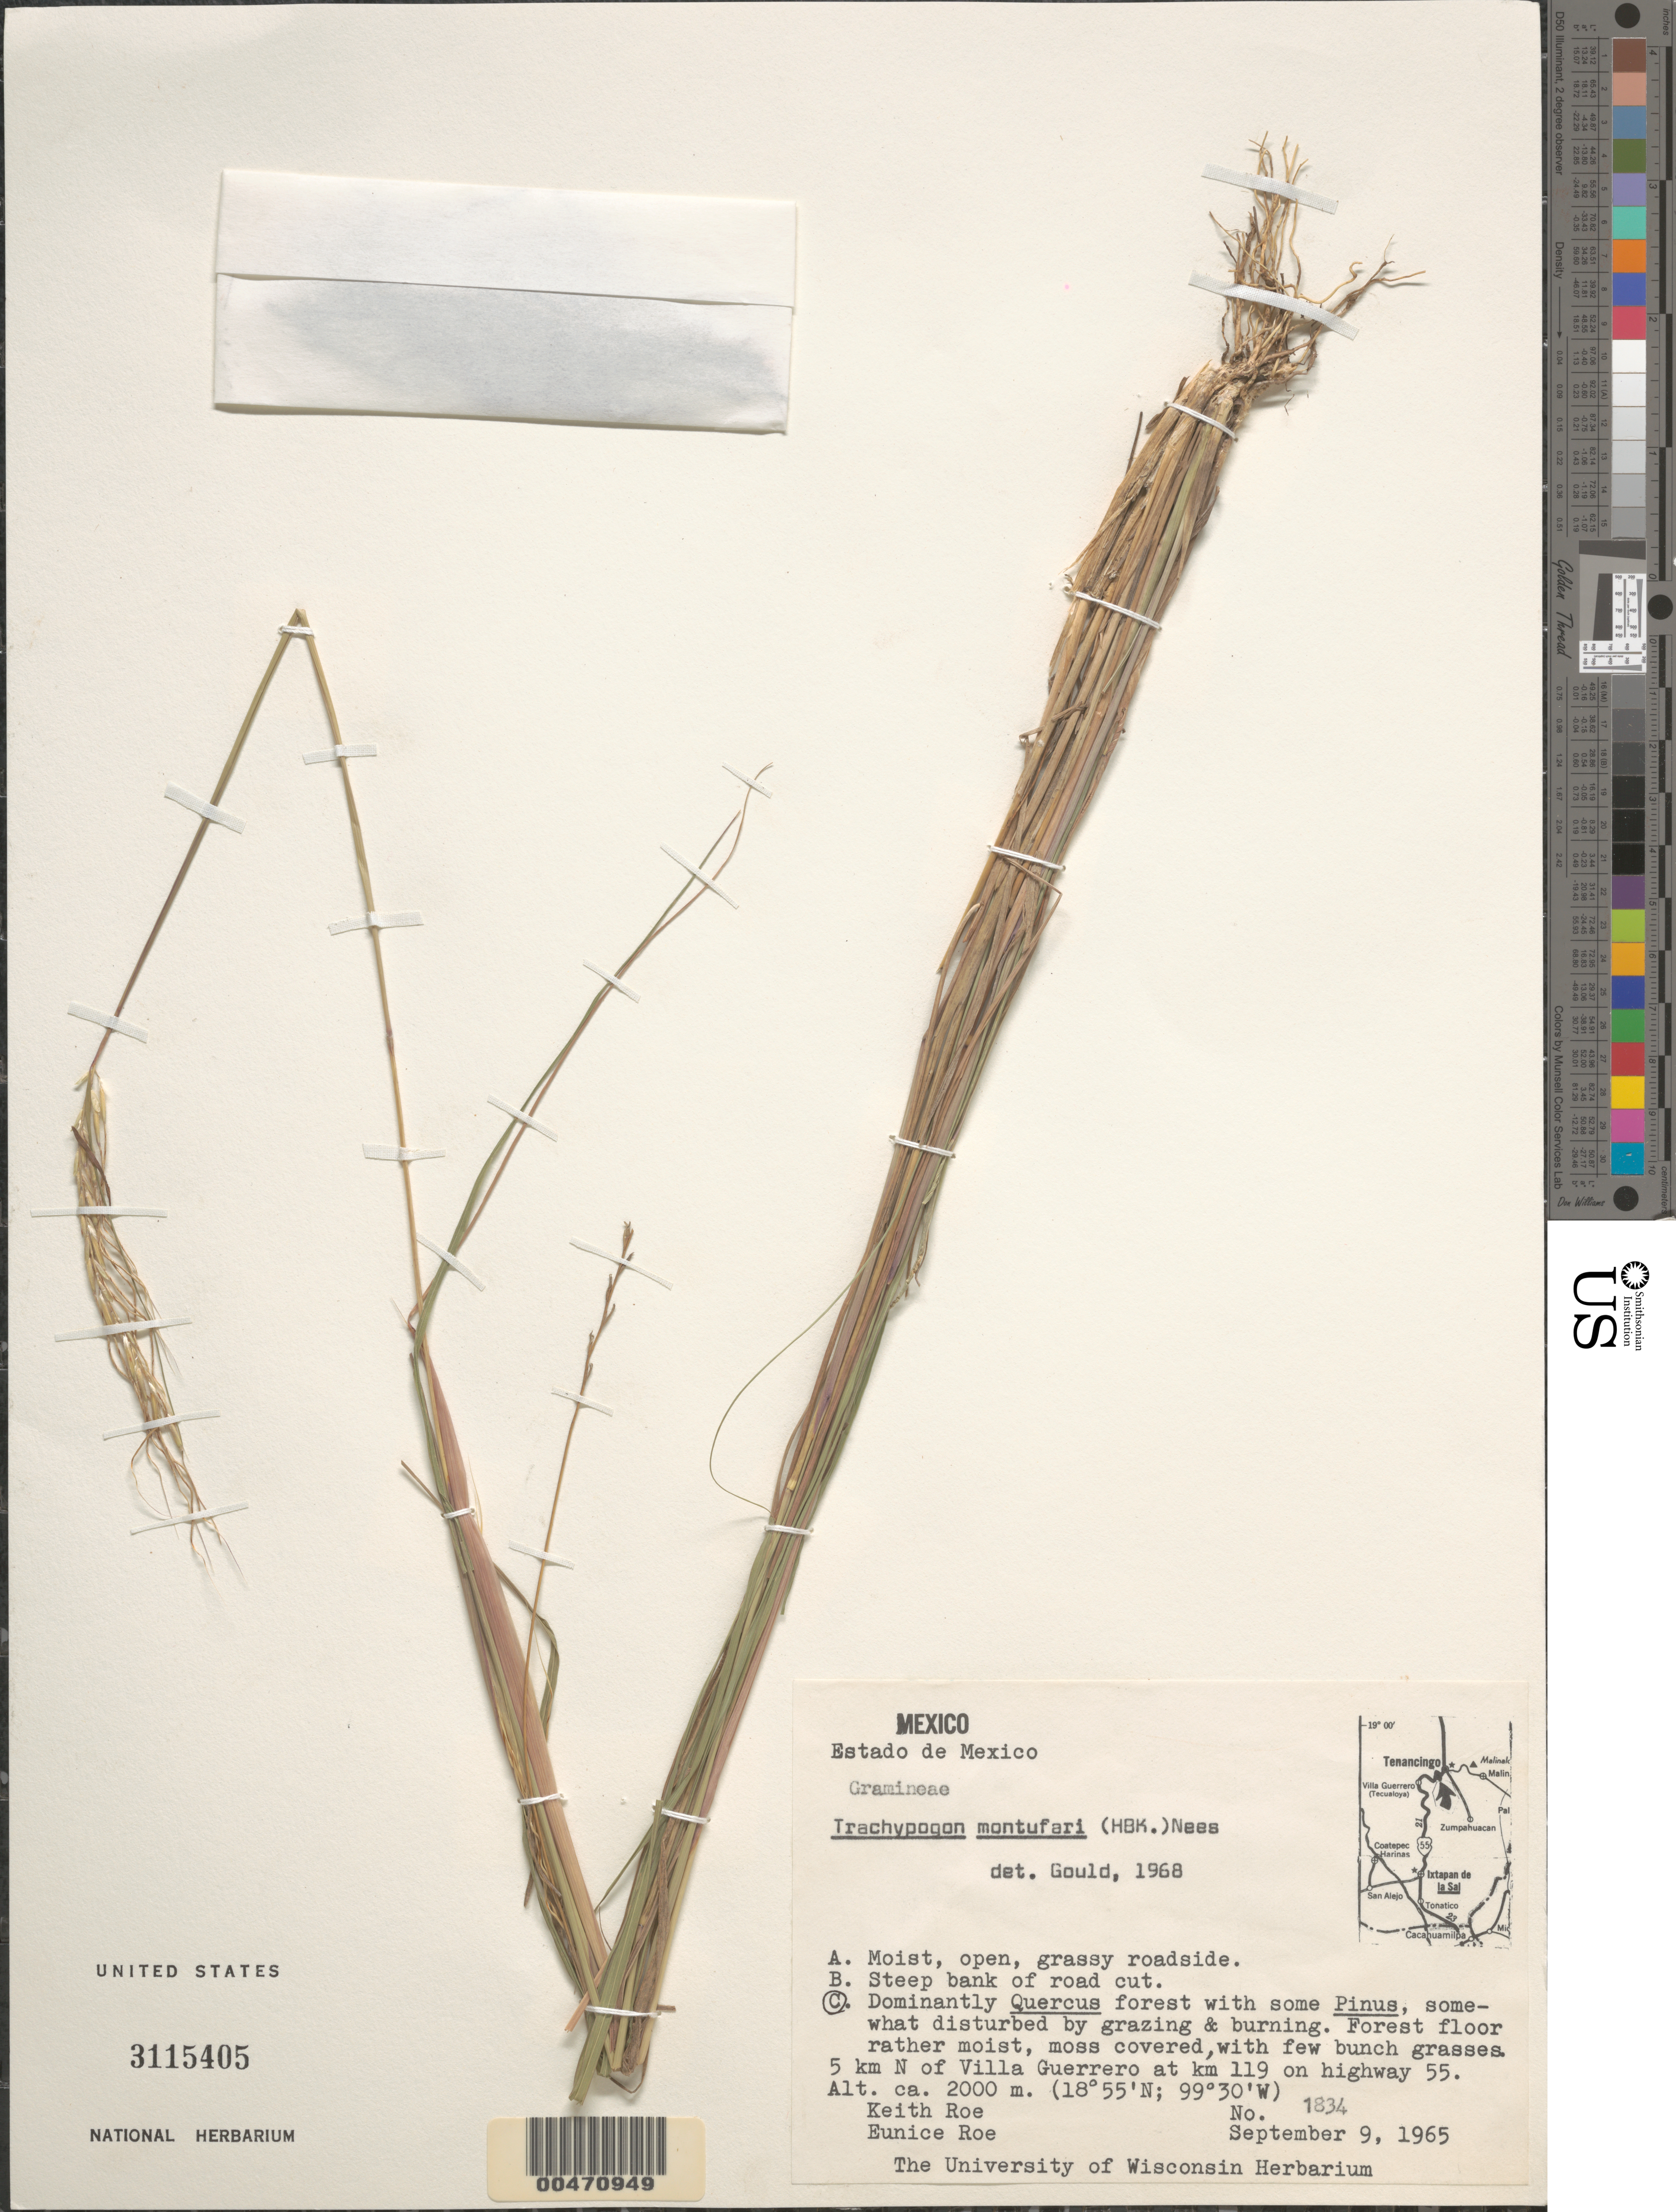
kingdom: Plantae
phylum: Tracheophyta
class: Liliopsida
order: Poales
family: Poaceae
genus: Trachypogon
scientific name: Trachypogon montufari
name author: (Kunth) Nees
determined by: Gould, F. W.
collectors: K. E. Roe & E. Roe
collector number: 1834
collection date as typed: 9 Sep 1965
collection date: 1965-09-09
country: Mexico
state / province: México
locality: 5 km N of Villa Guerrero at Km 119 on Hwy 55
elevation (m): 2000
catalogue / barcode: US 3115405